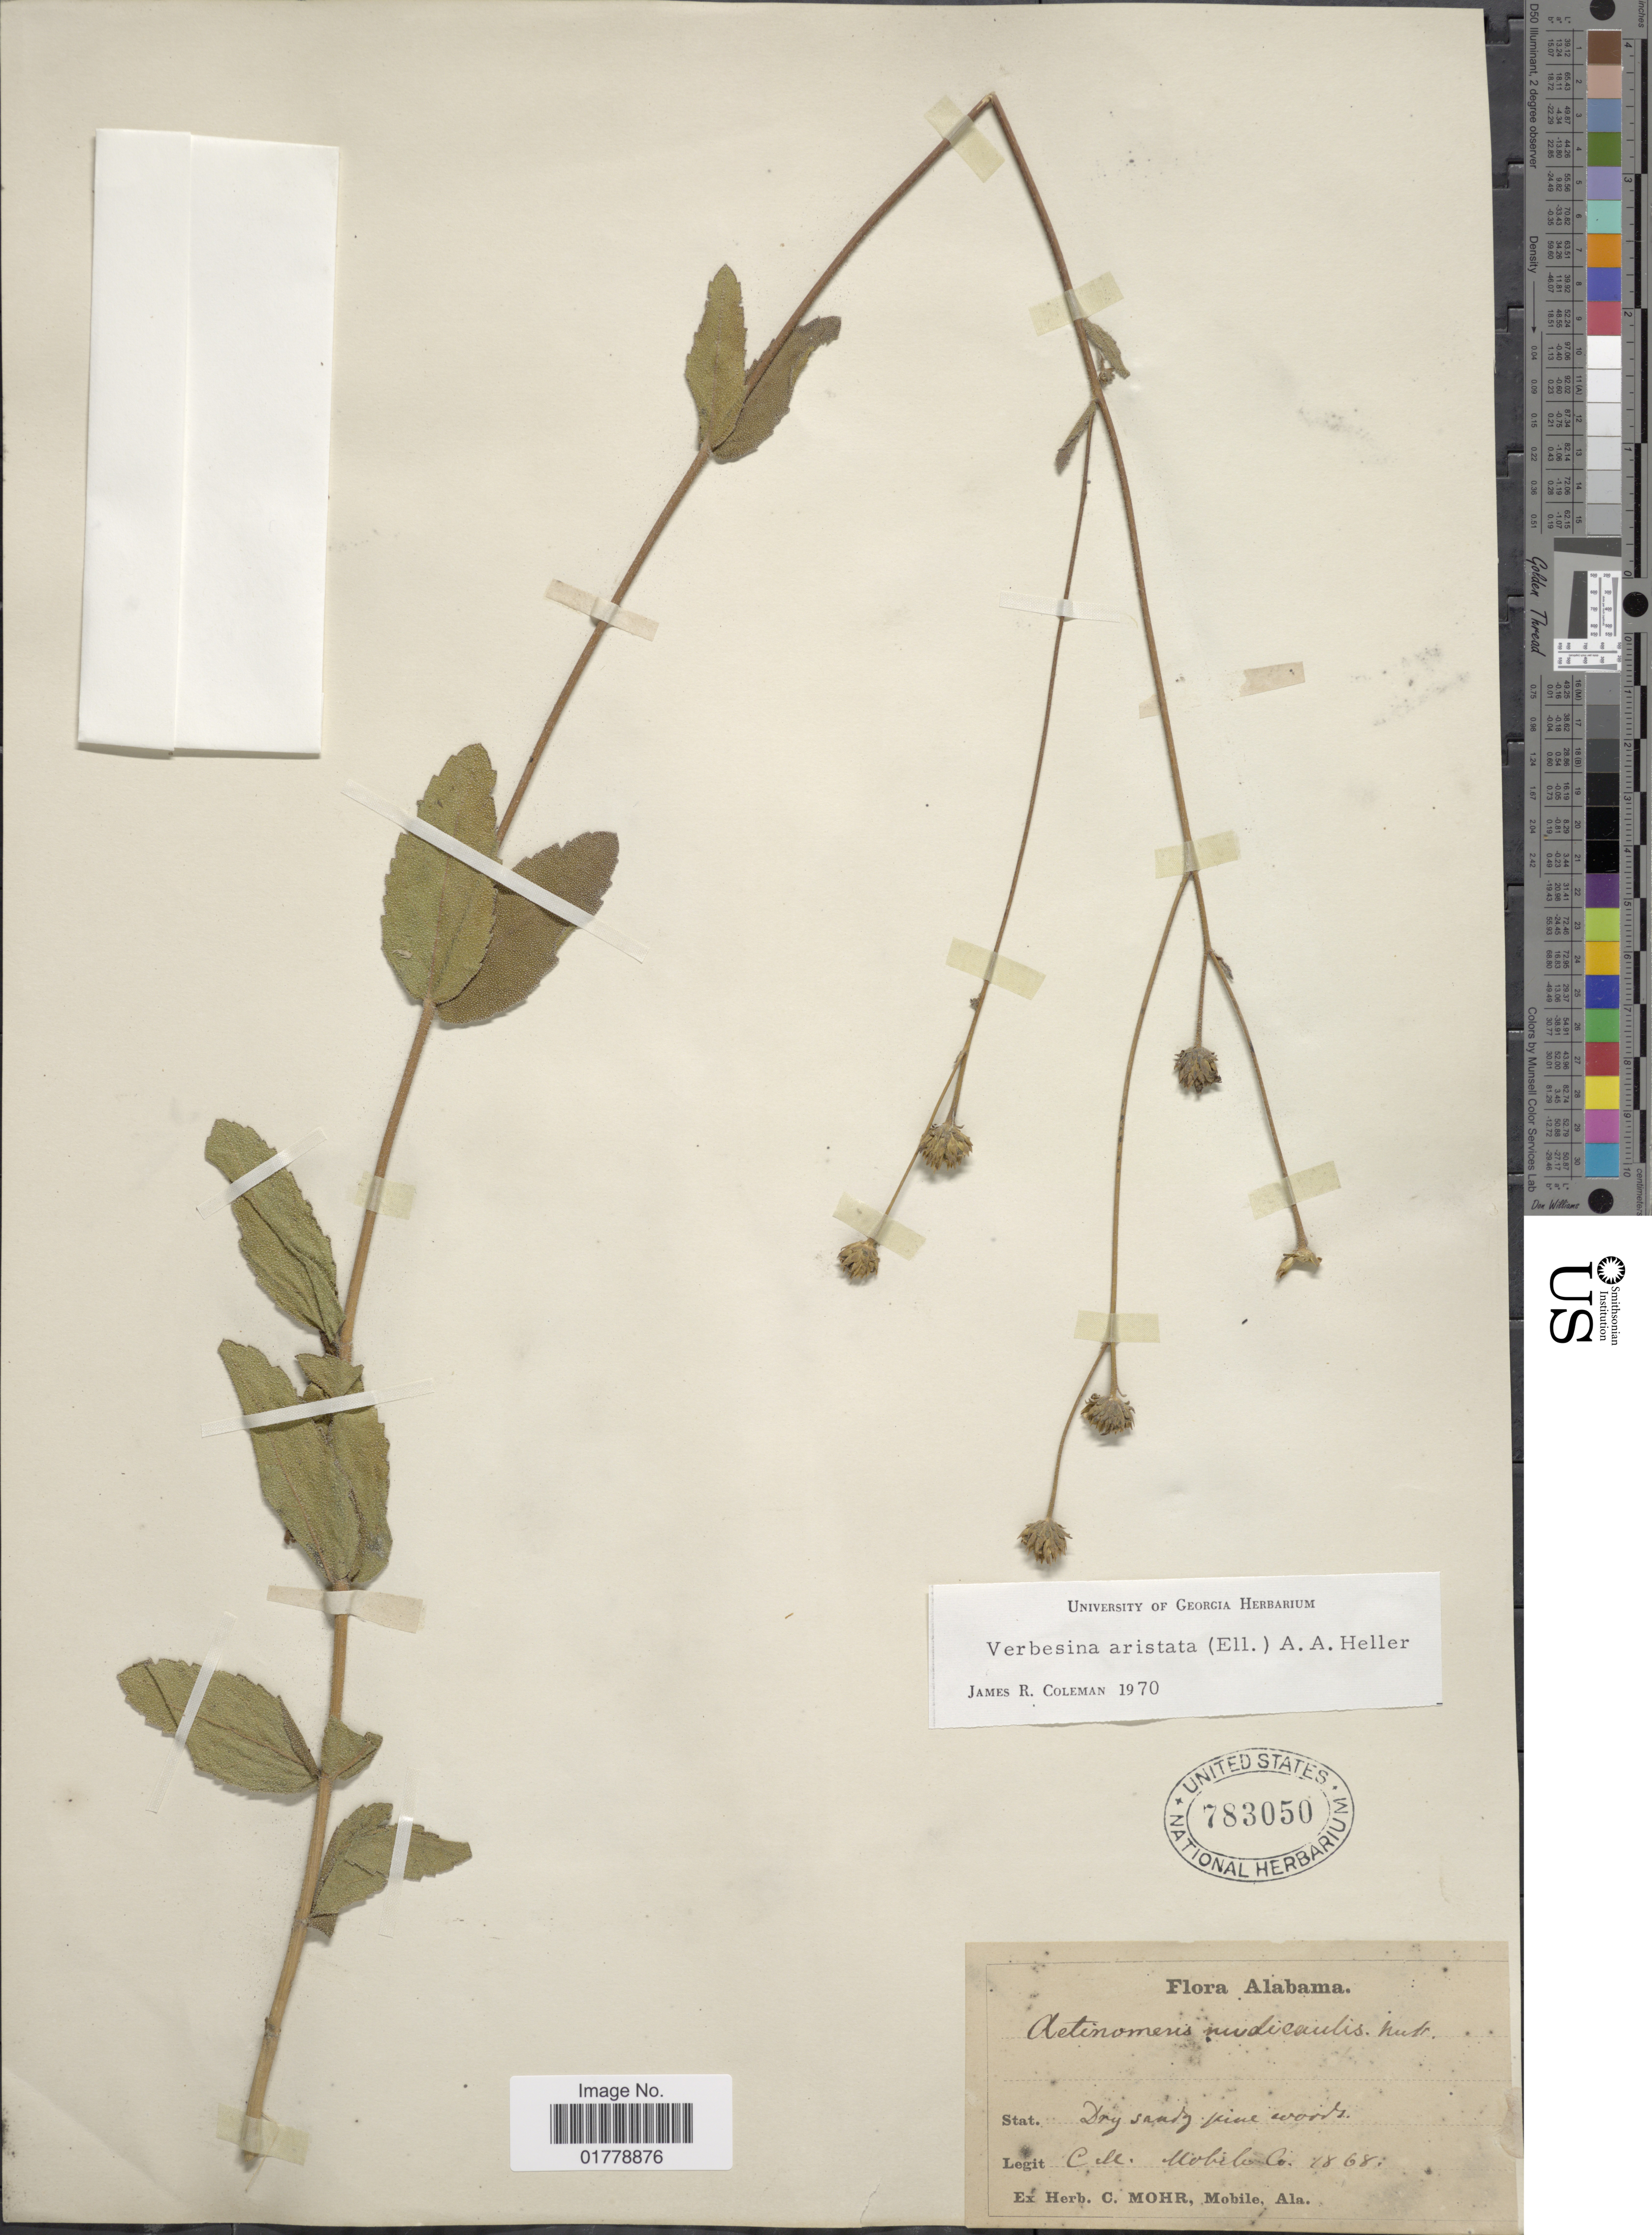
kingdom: Plantae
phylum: Tracheophyta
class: Magnoliopsida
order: Asterales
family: Asteraceae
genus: Verbesina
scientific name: Verbesina aristata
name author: (Elliott) A. Heller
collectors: C. T. Mohr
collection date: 1868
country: United States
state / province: Alabama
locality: Dry sandy pine woods. Mobile Co.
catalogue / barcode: US 783050